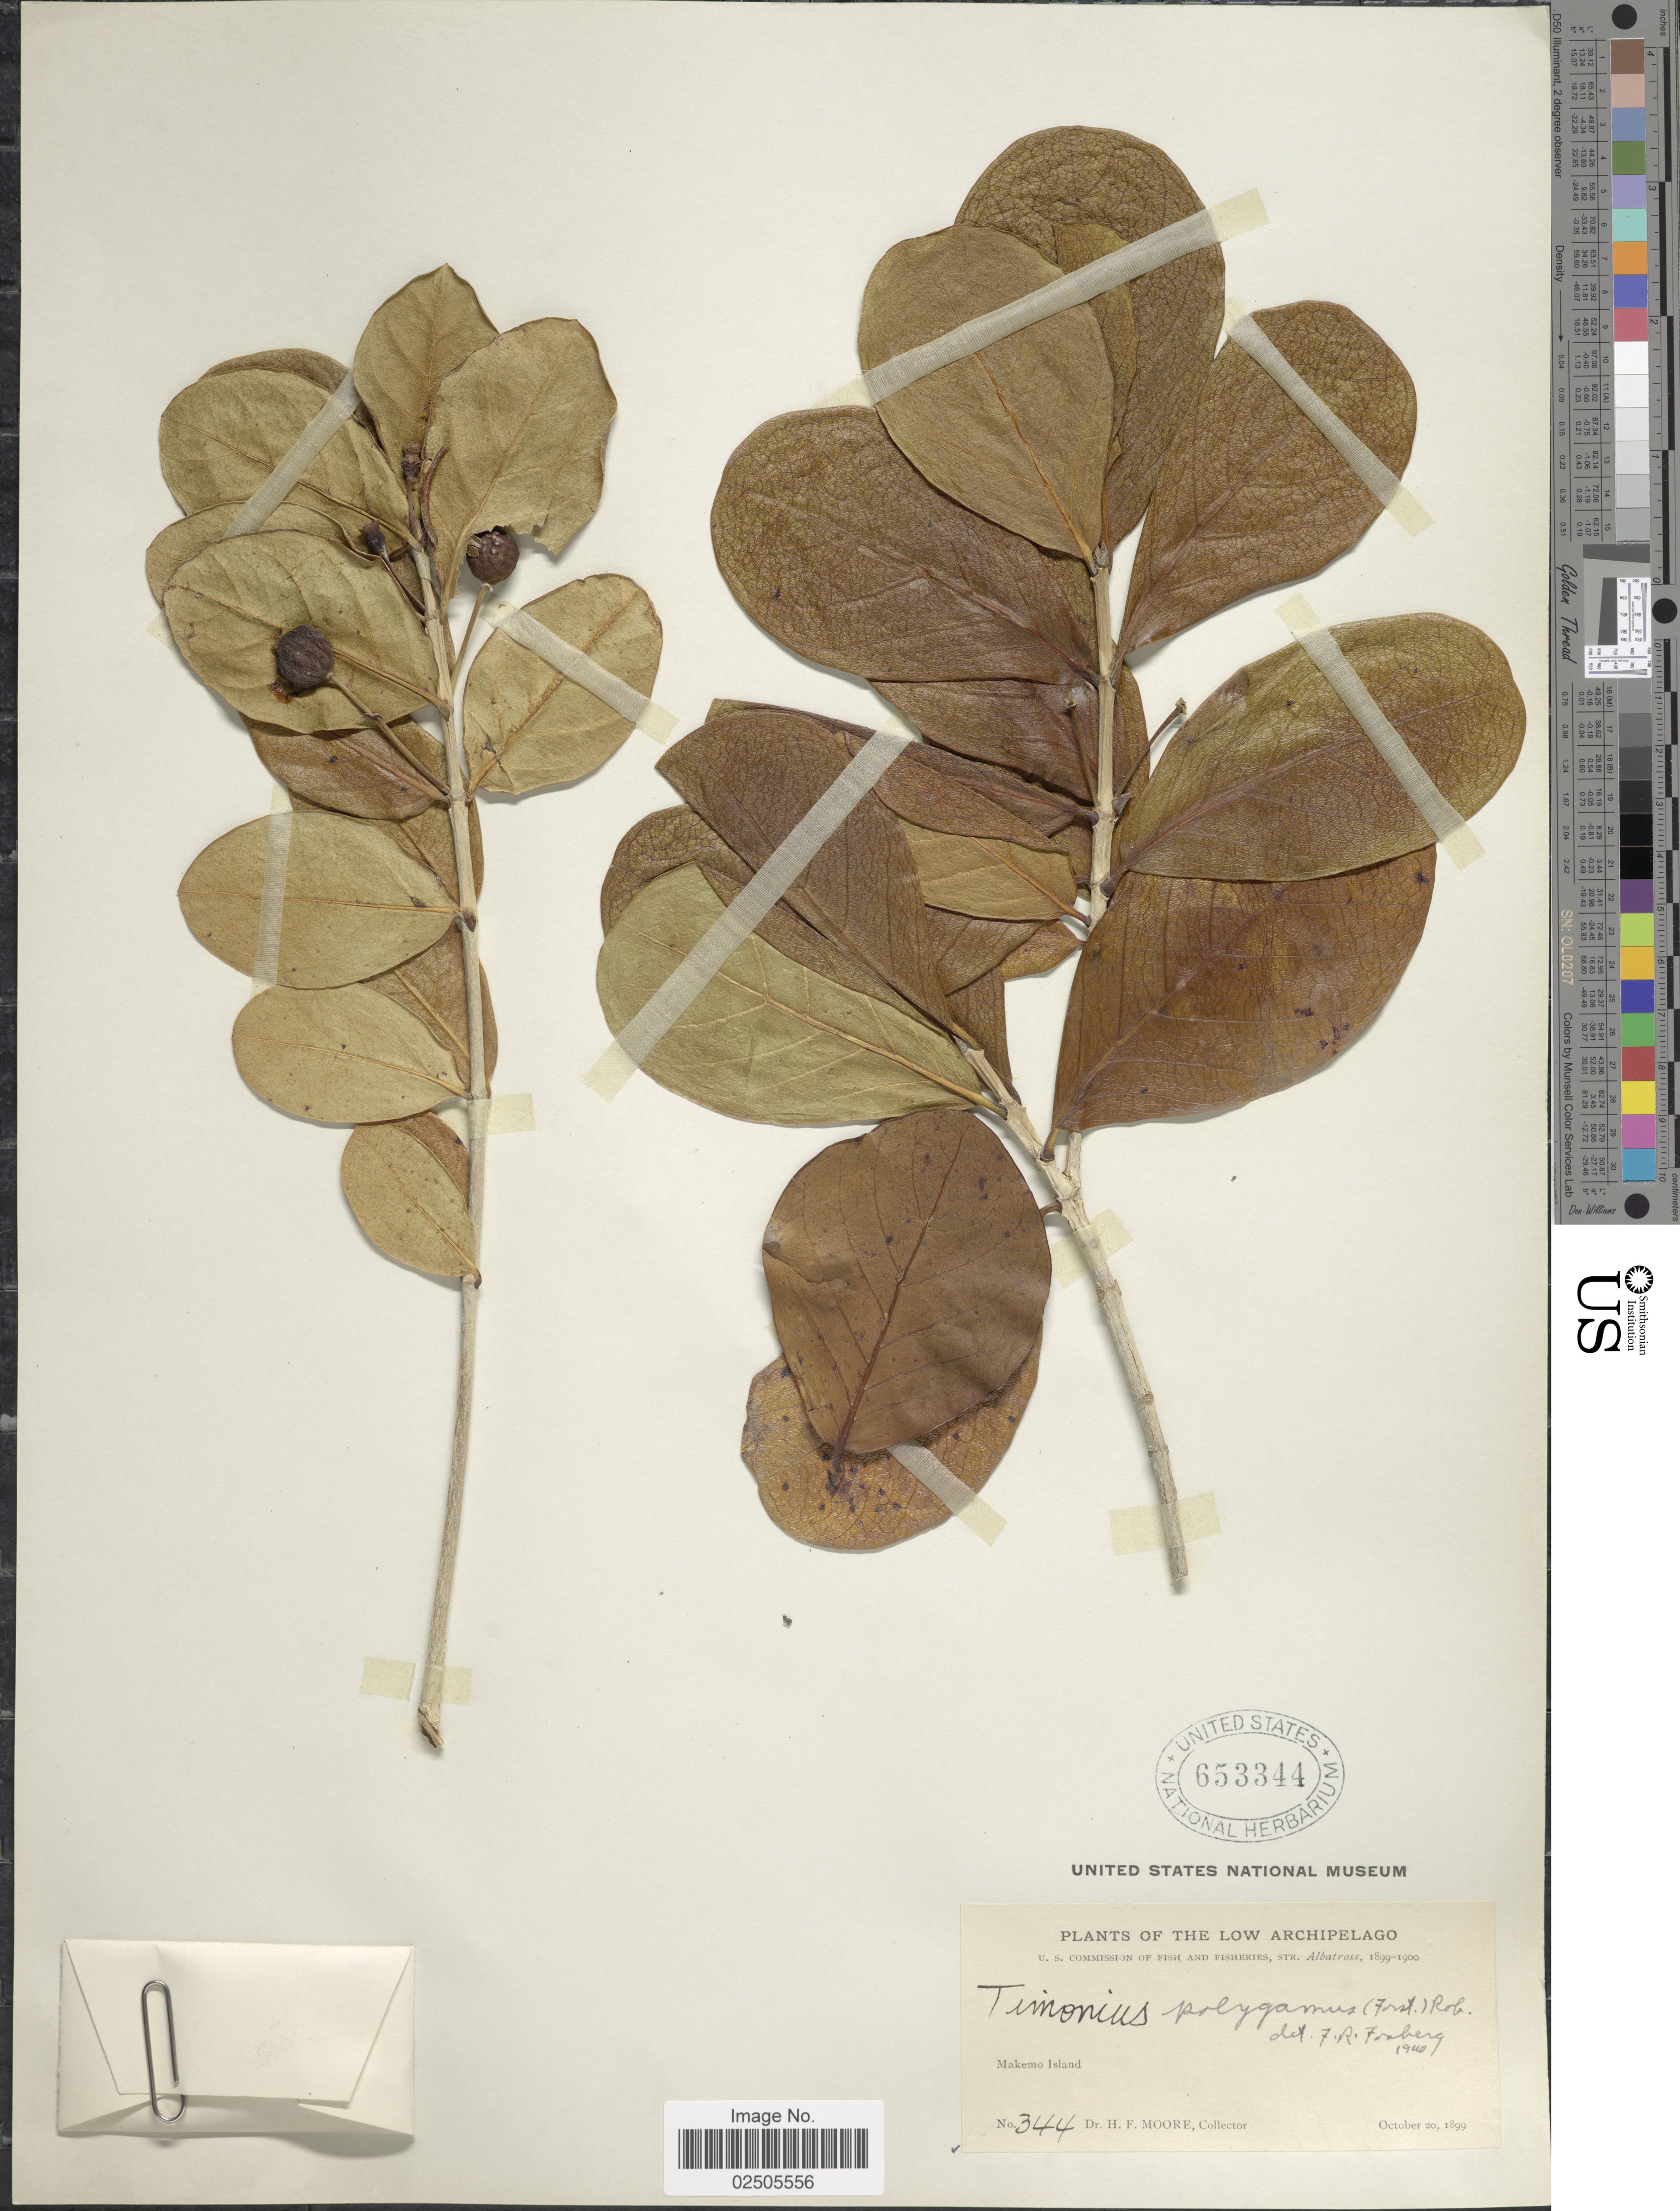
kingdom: Plantae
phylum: Tracheophyta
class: Magnoliopsida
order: Gentianales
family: Rubiaceae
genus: Timonius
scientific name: Timonius polygamus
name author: (G. Forst.) Rob.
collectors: H. F. Moore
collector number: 344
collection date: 1899-10-20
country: French Polynesia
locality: The Low Archipelago, Makemo Island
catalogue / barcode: US 653344